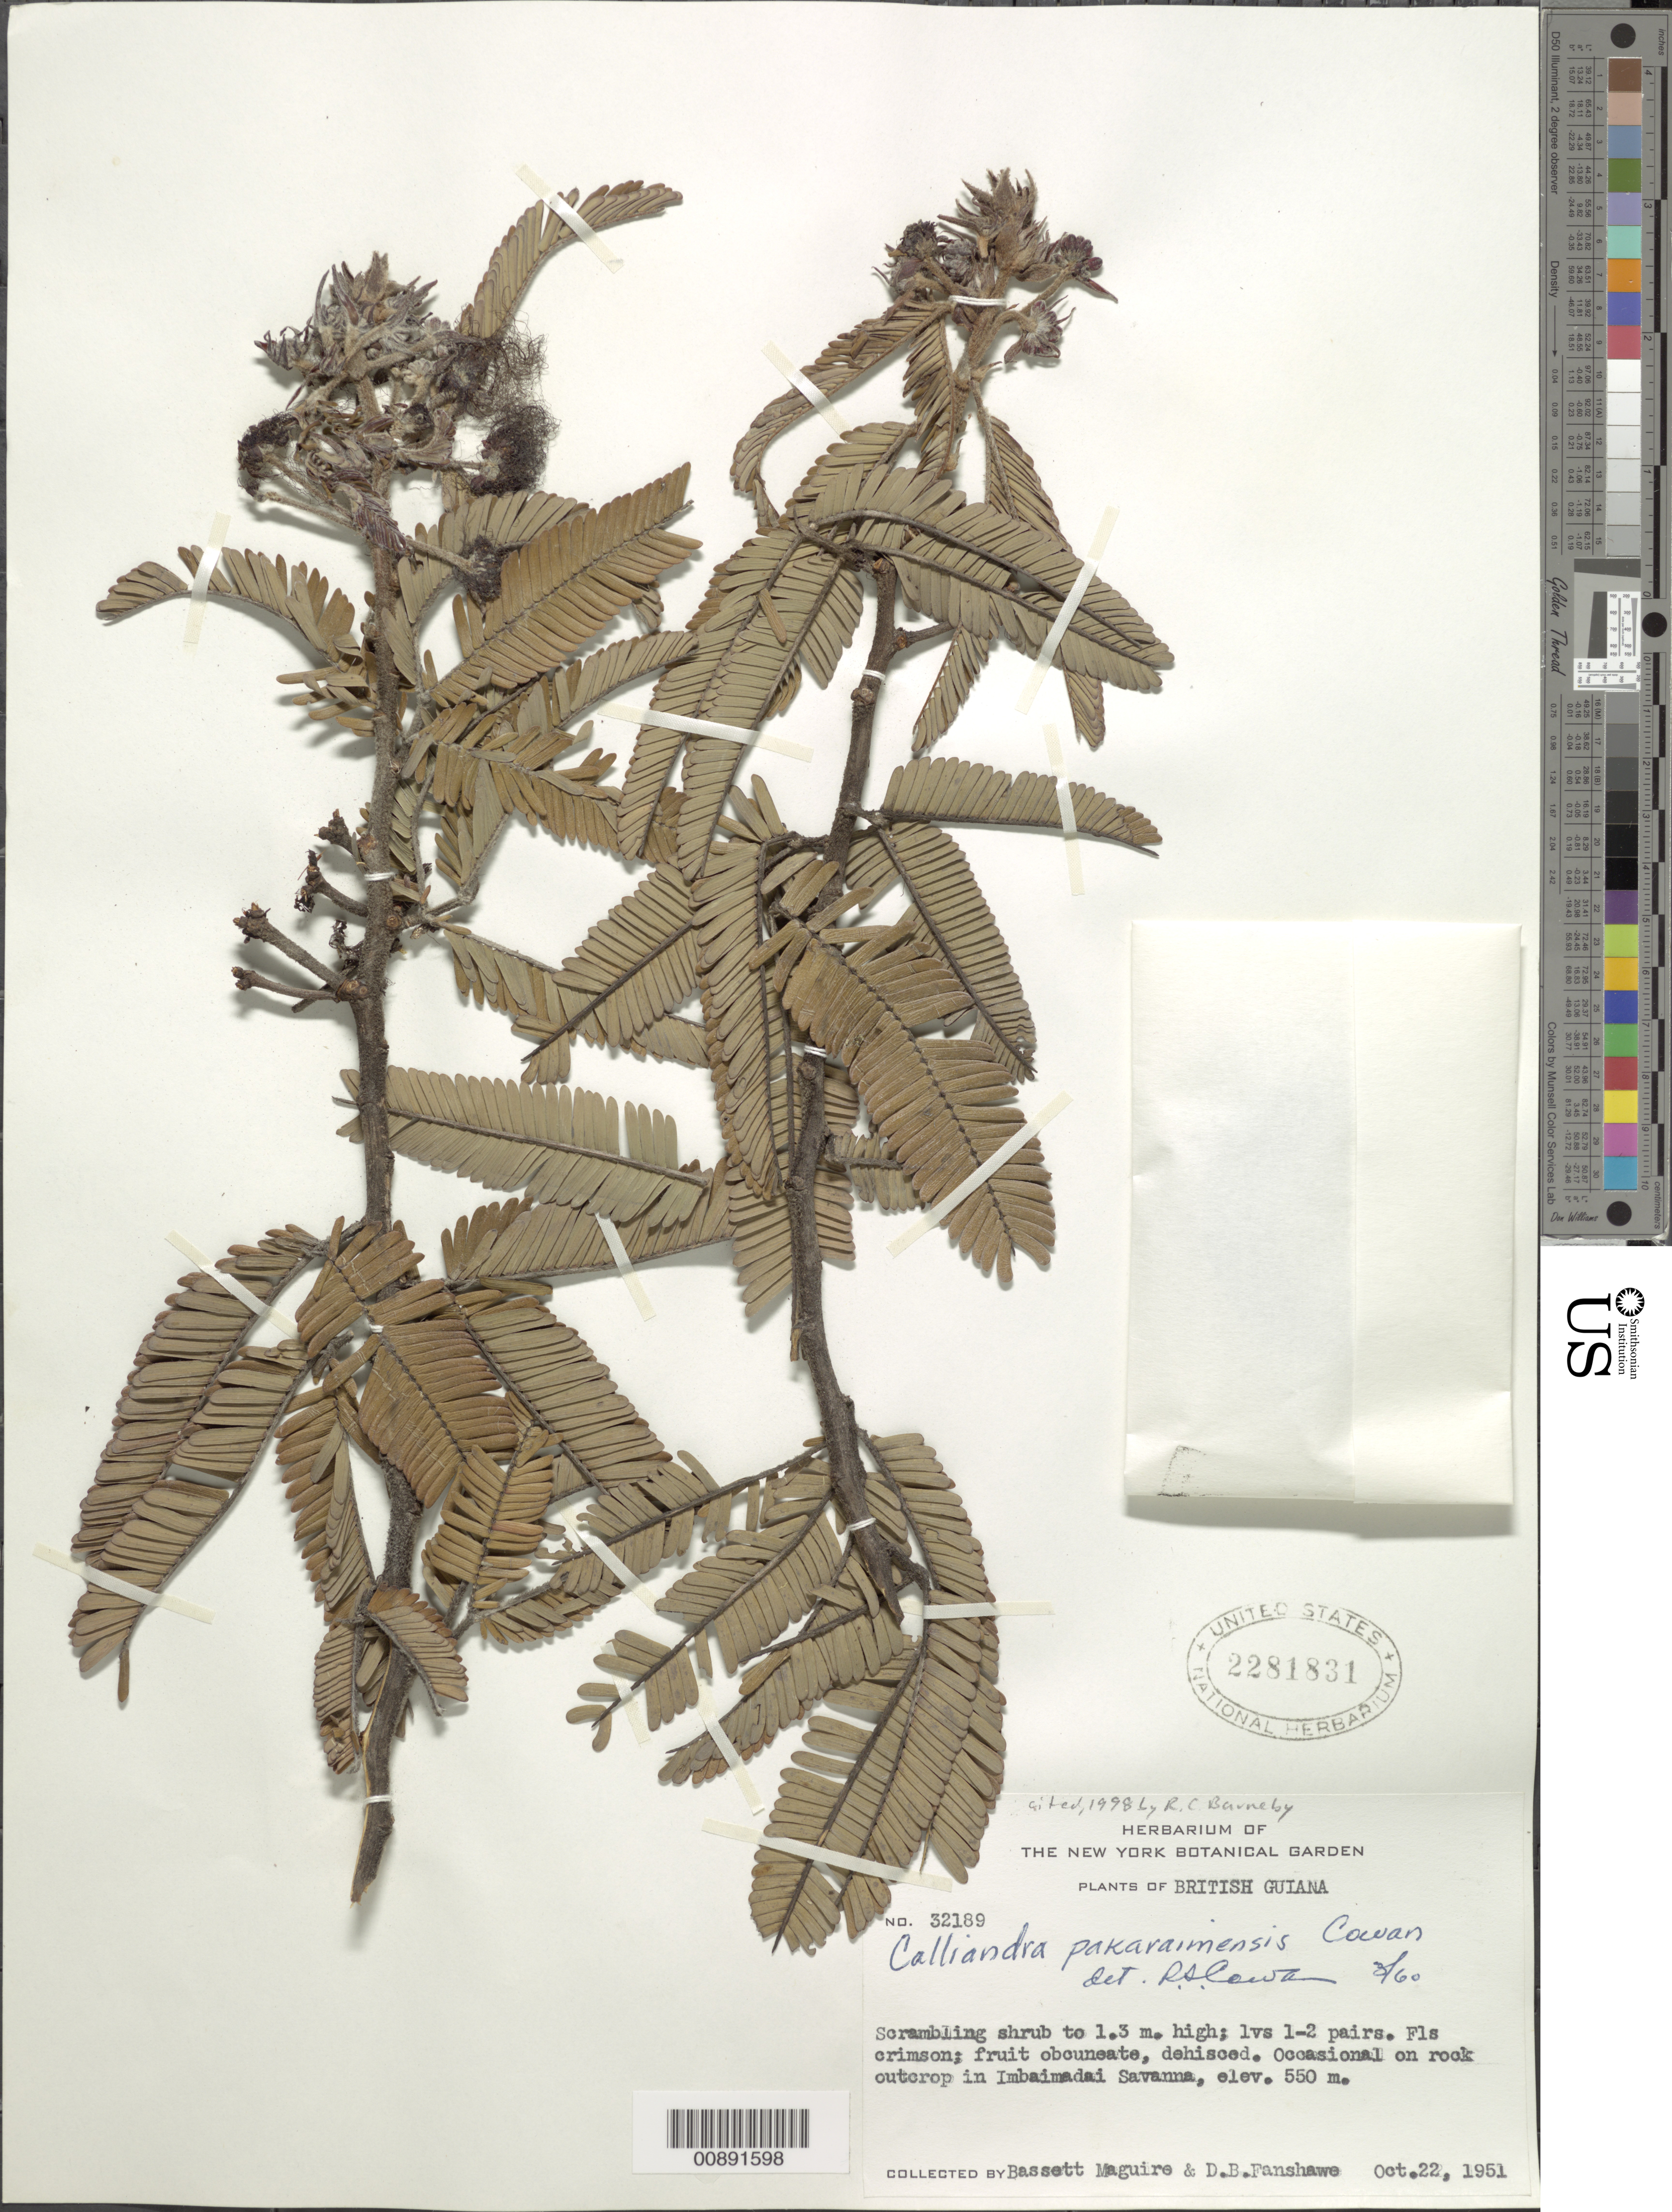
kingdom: Plantae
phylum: Tracheophyta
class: Magnoliopsida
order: Fabales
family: Fabaceae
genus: Calliandra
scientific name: Calliandra pakaraimensis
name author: R.S. Cowan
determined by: Cowan, R. S.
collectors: B. Maguire & D. B. Fanshawe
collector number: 32189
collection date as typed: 22-Oct-51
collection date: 1951-10-22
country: Guyana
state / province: Cuyuni-Mazaruni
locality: Imbaimadai Savanna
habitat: Rock outcrop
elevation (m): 550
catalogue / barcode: US 2281831